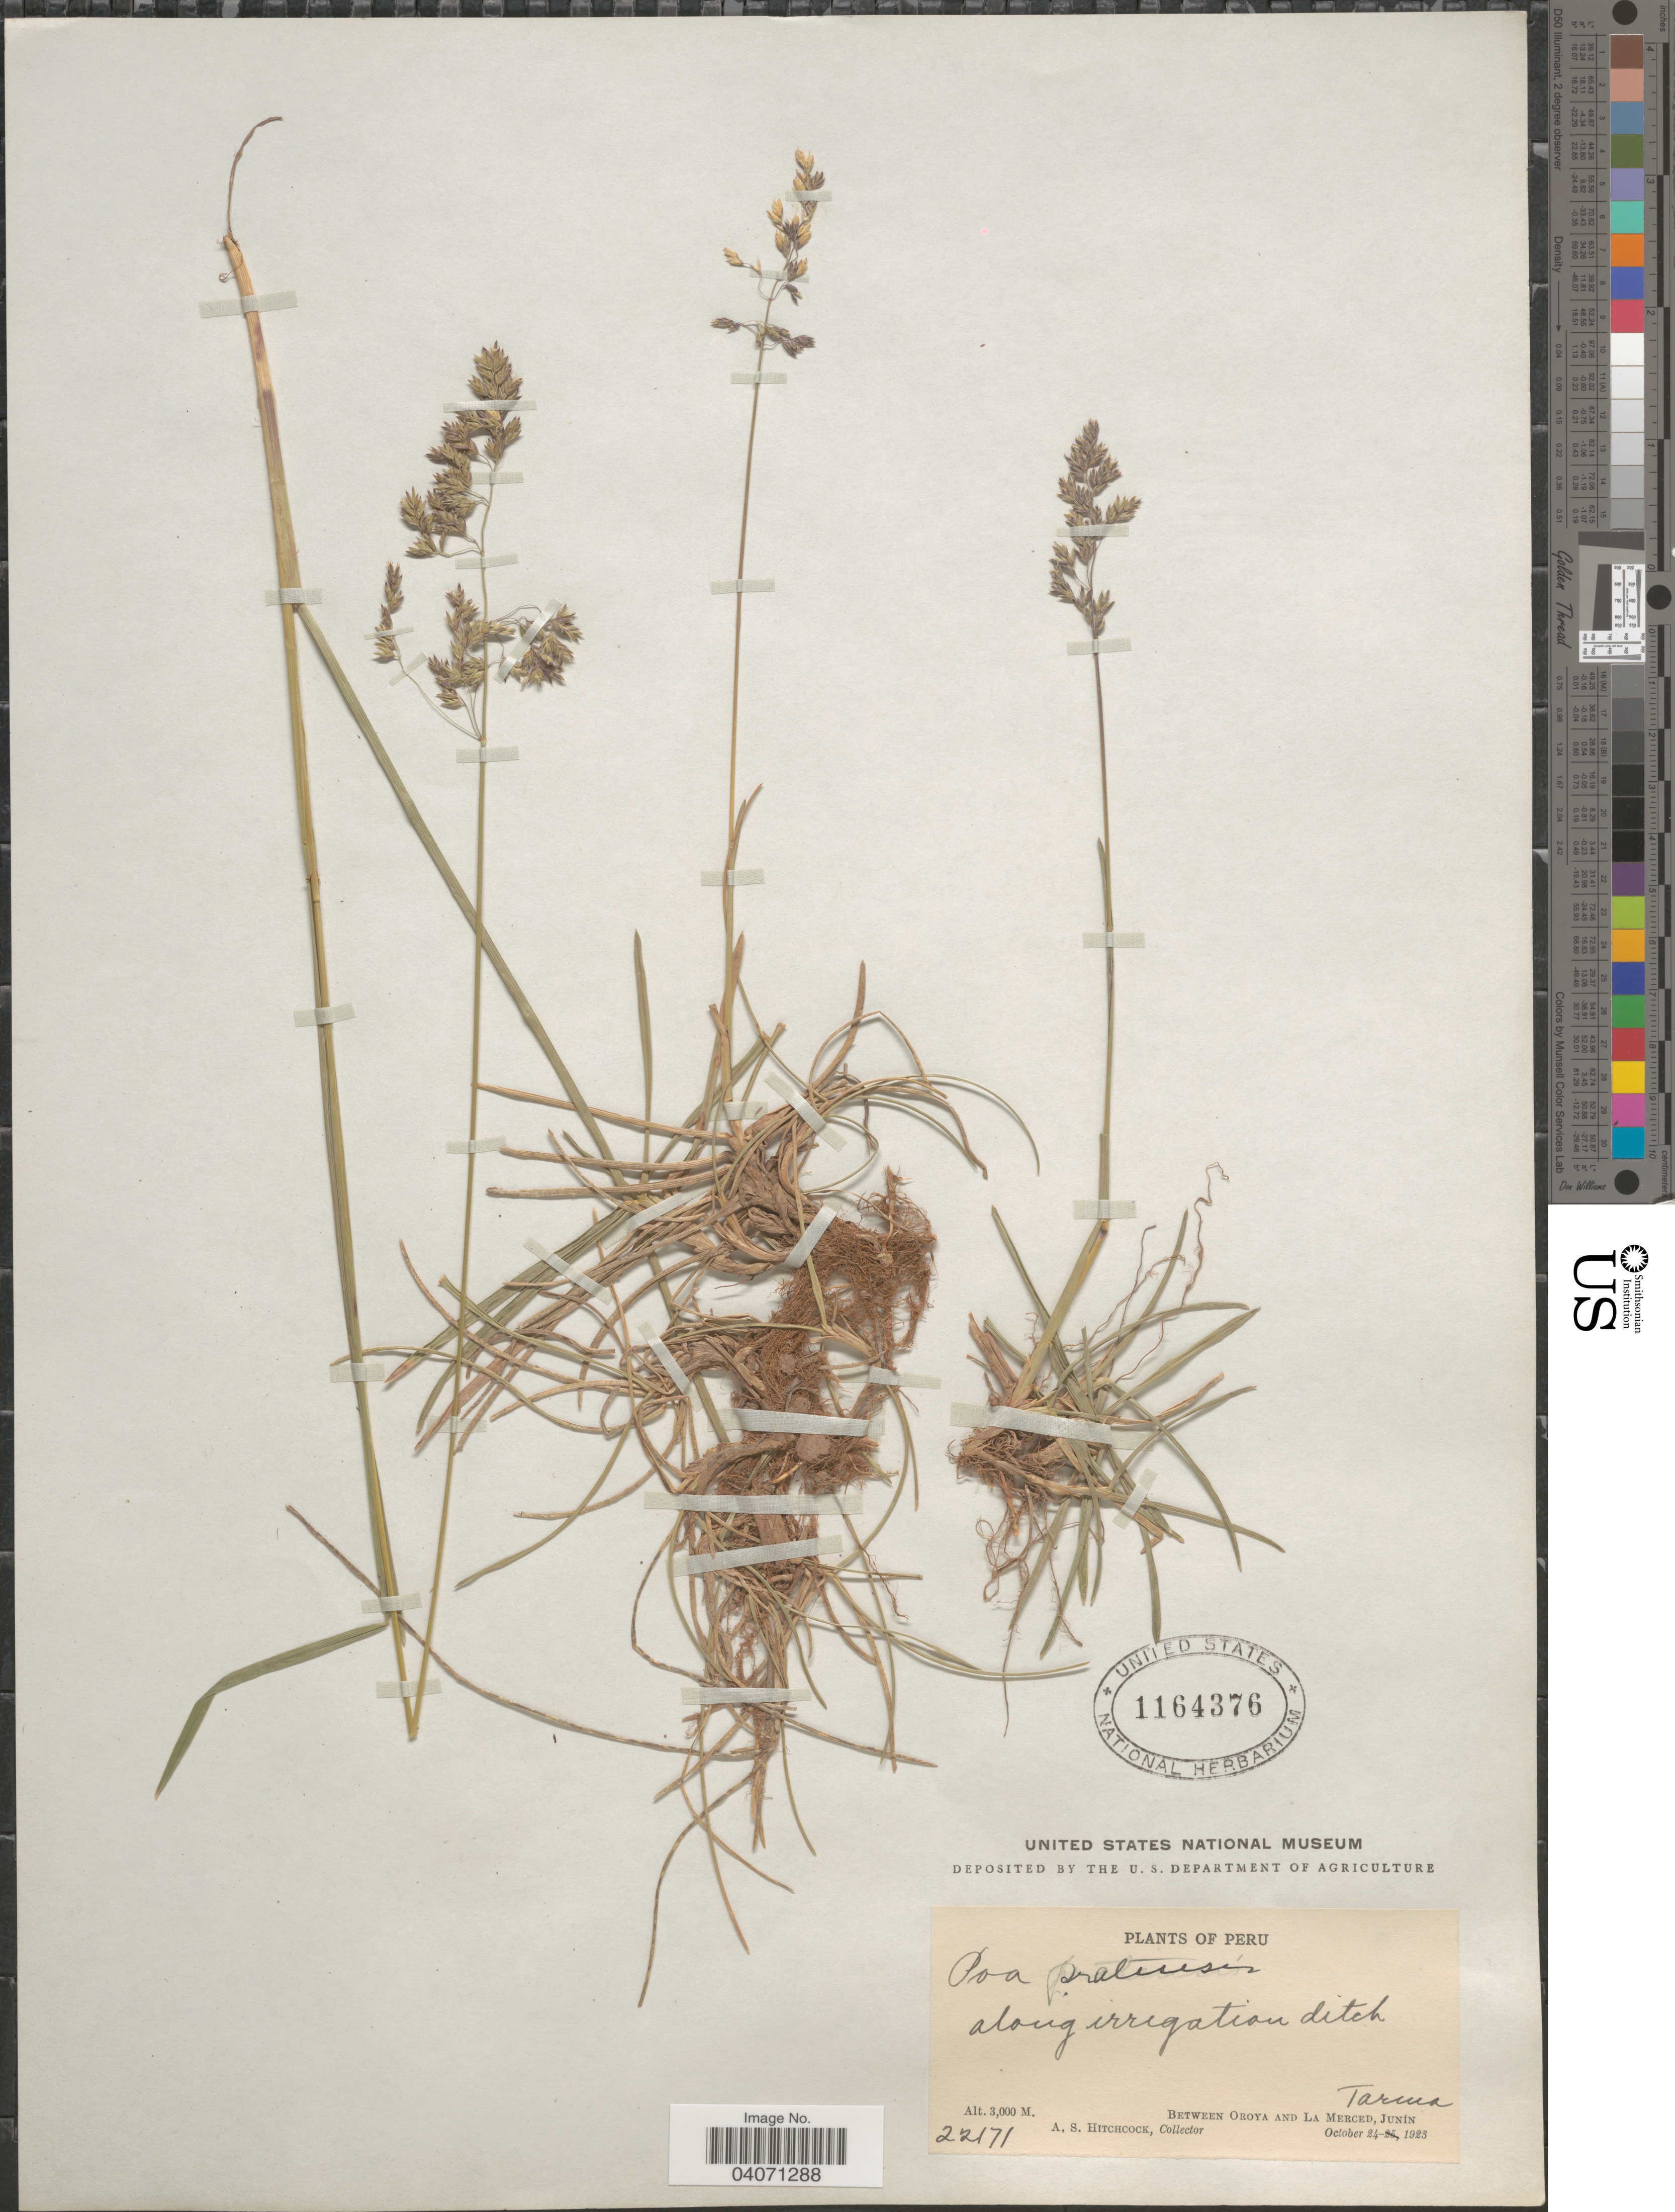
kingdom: Plantae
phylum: Tracheophyta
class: Liliopsida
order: Poales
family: Poaceae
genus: Poa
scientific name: Poa pratensis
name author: L.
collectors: A. S. Hitchcock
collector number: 22171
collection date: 1923-10-24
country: Peru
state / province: Junín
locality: Along irrigation ditch. Tarma. Between Oroya and La Merced.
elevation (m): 3000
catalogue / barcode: US 1164376